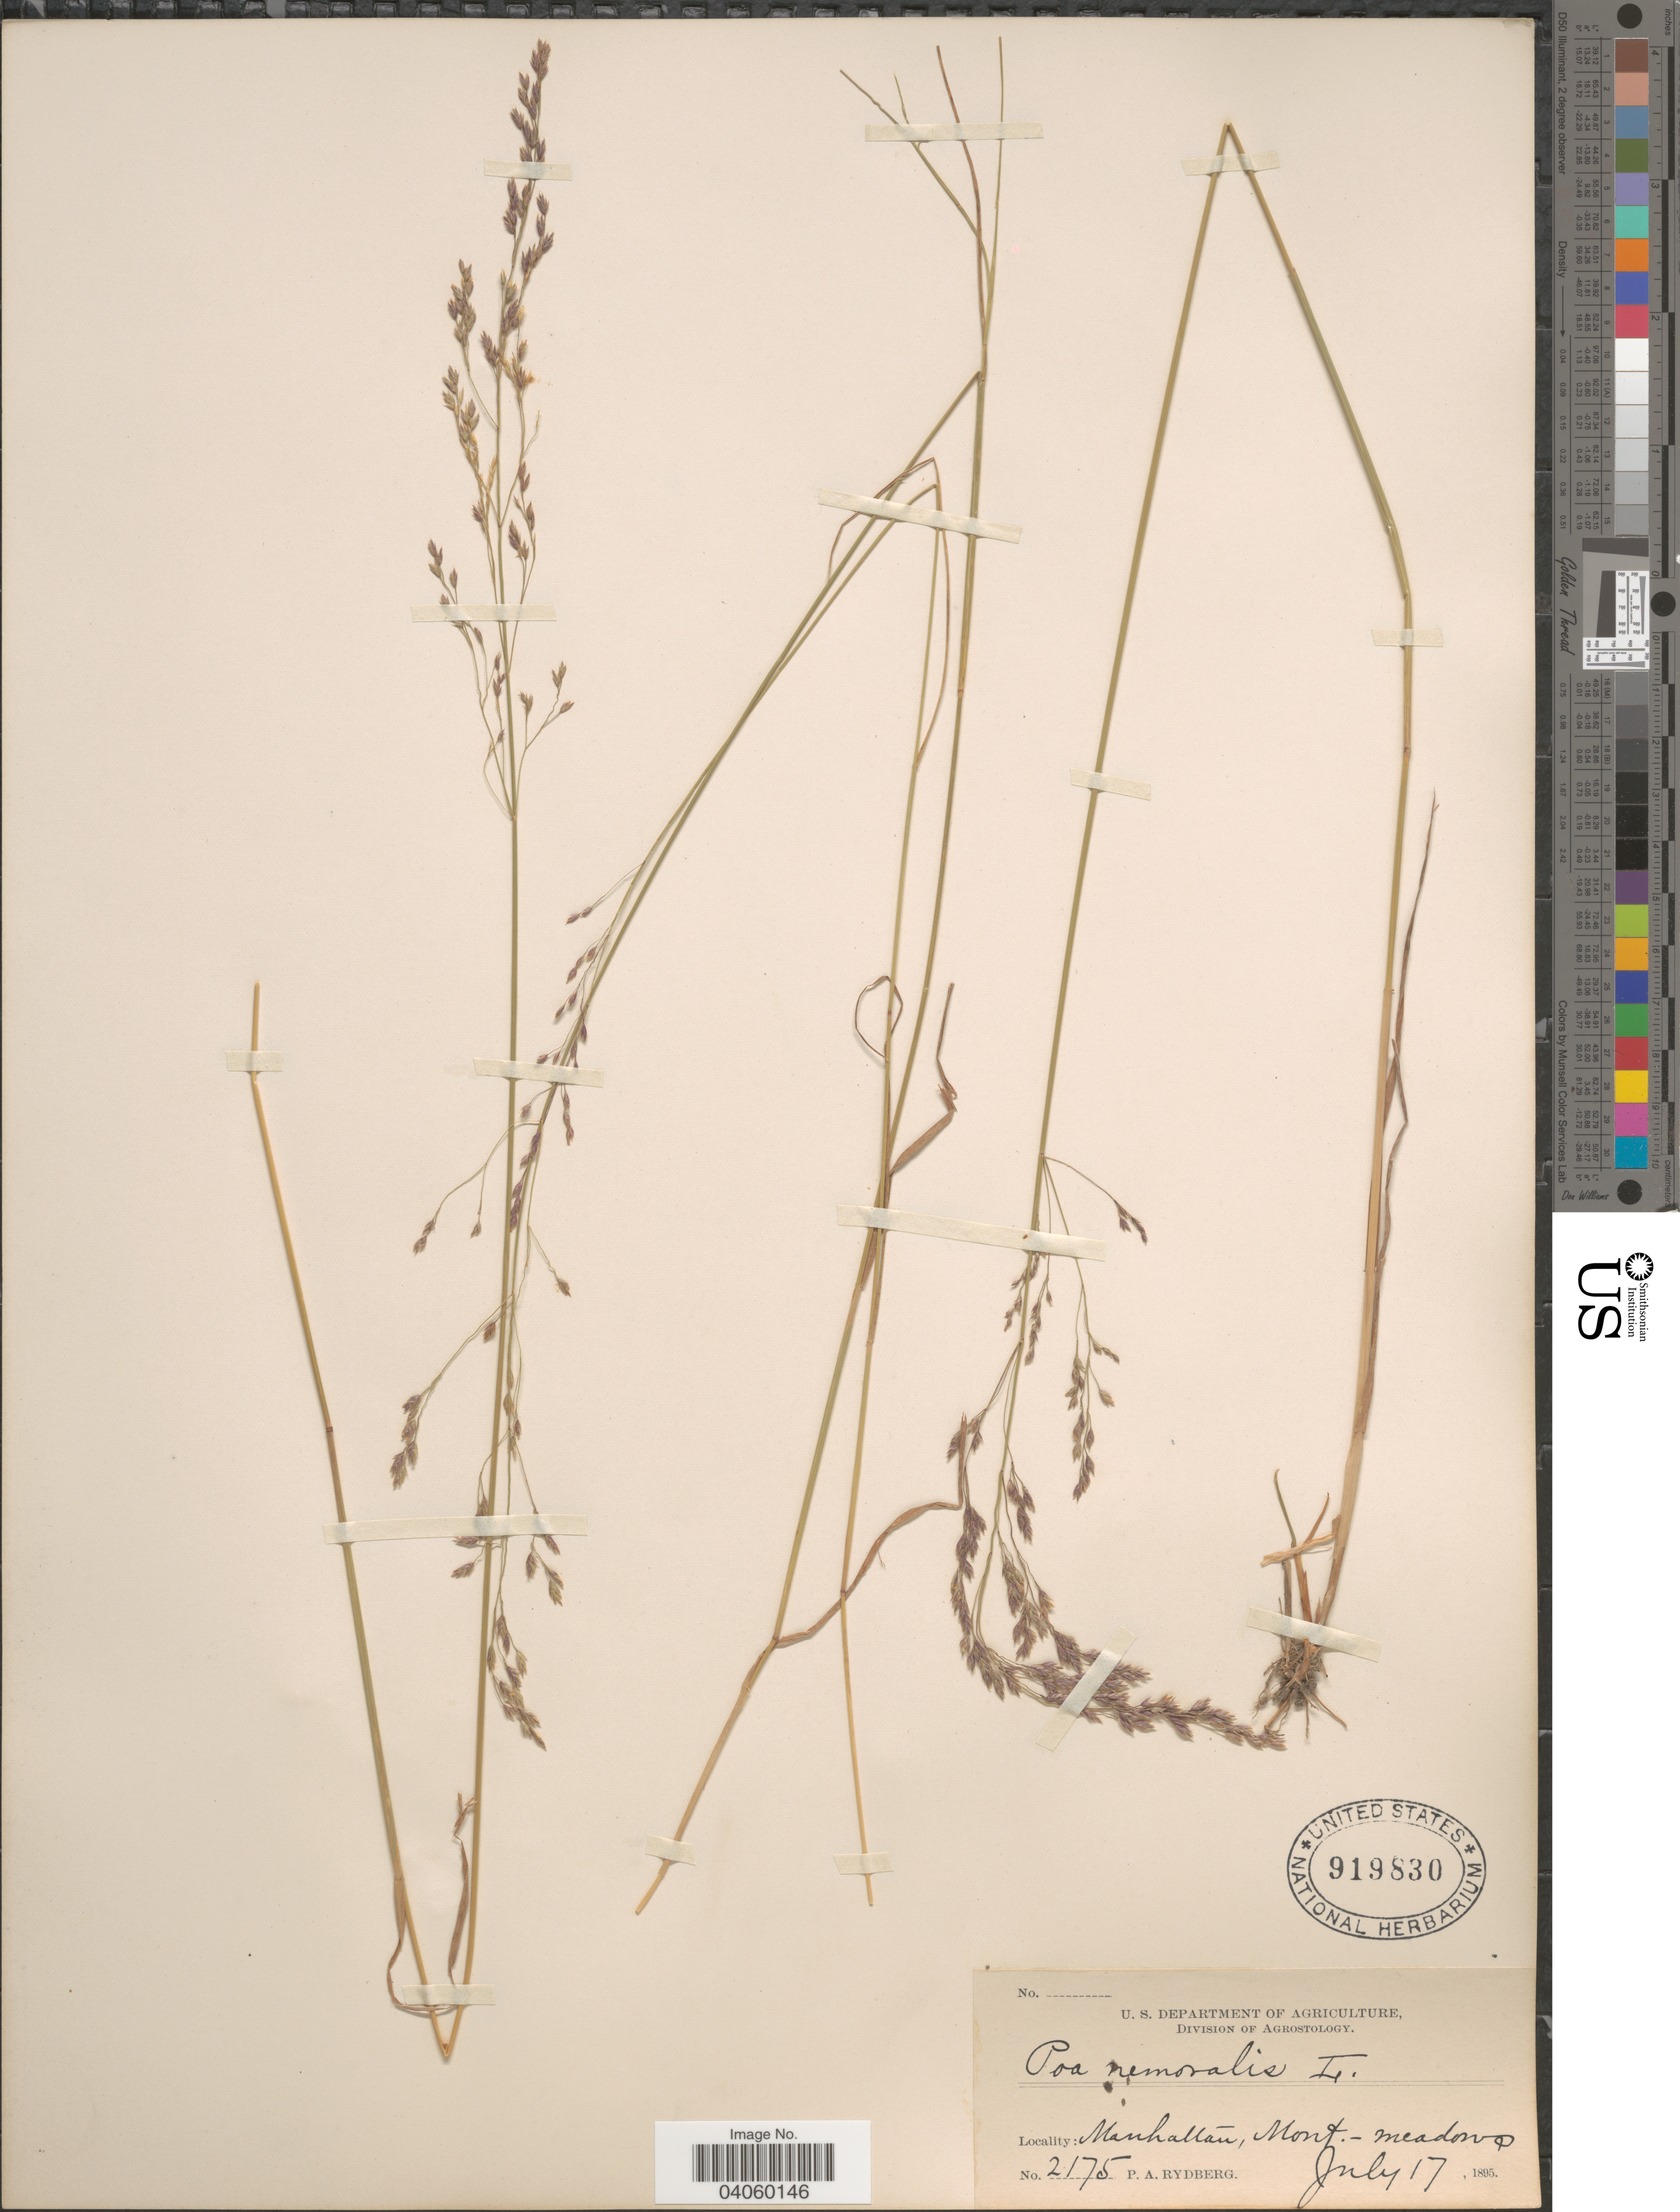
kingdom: Plantae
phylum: Tracheophyta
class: Liliopsida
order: Poales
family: Poaceae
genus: Poa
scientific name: Poa interior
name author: Rydb.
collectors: P. A. Rydberg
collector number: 2175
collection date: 1895-07-17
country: United States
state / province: Montana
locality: Manhattan.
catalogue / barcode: US 919830